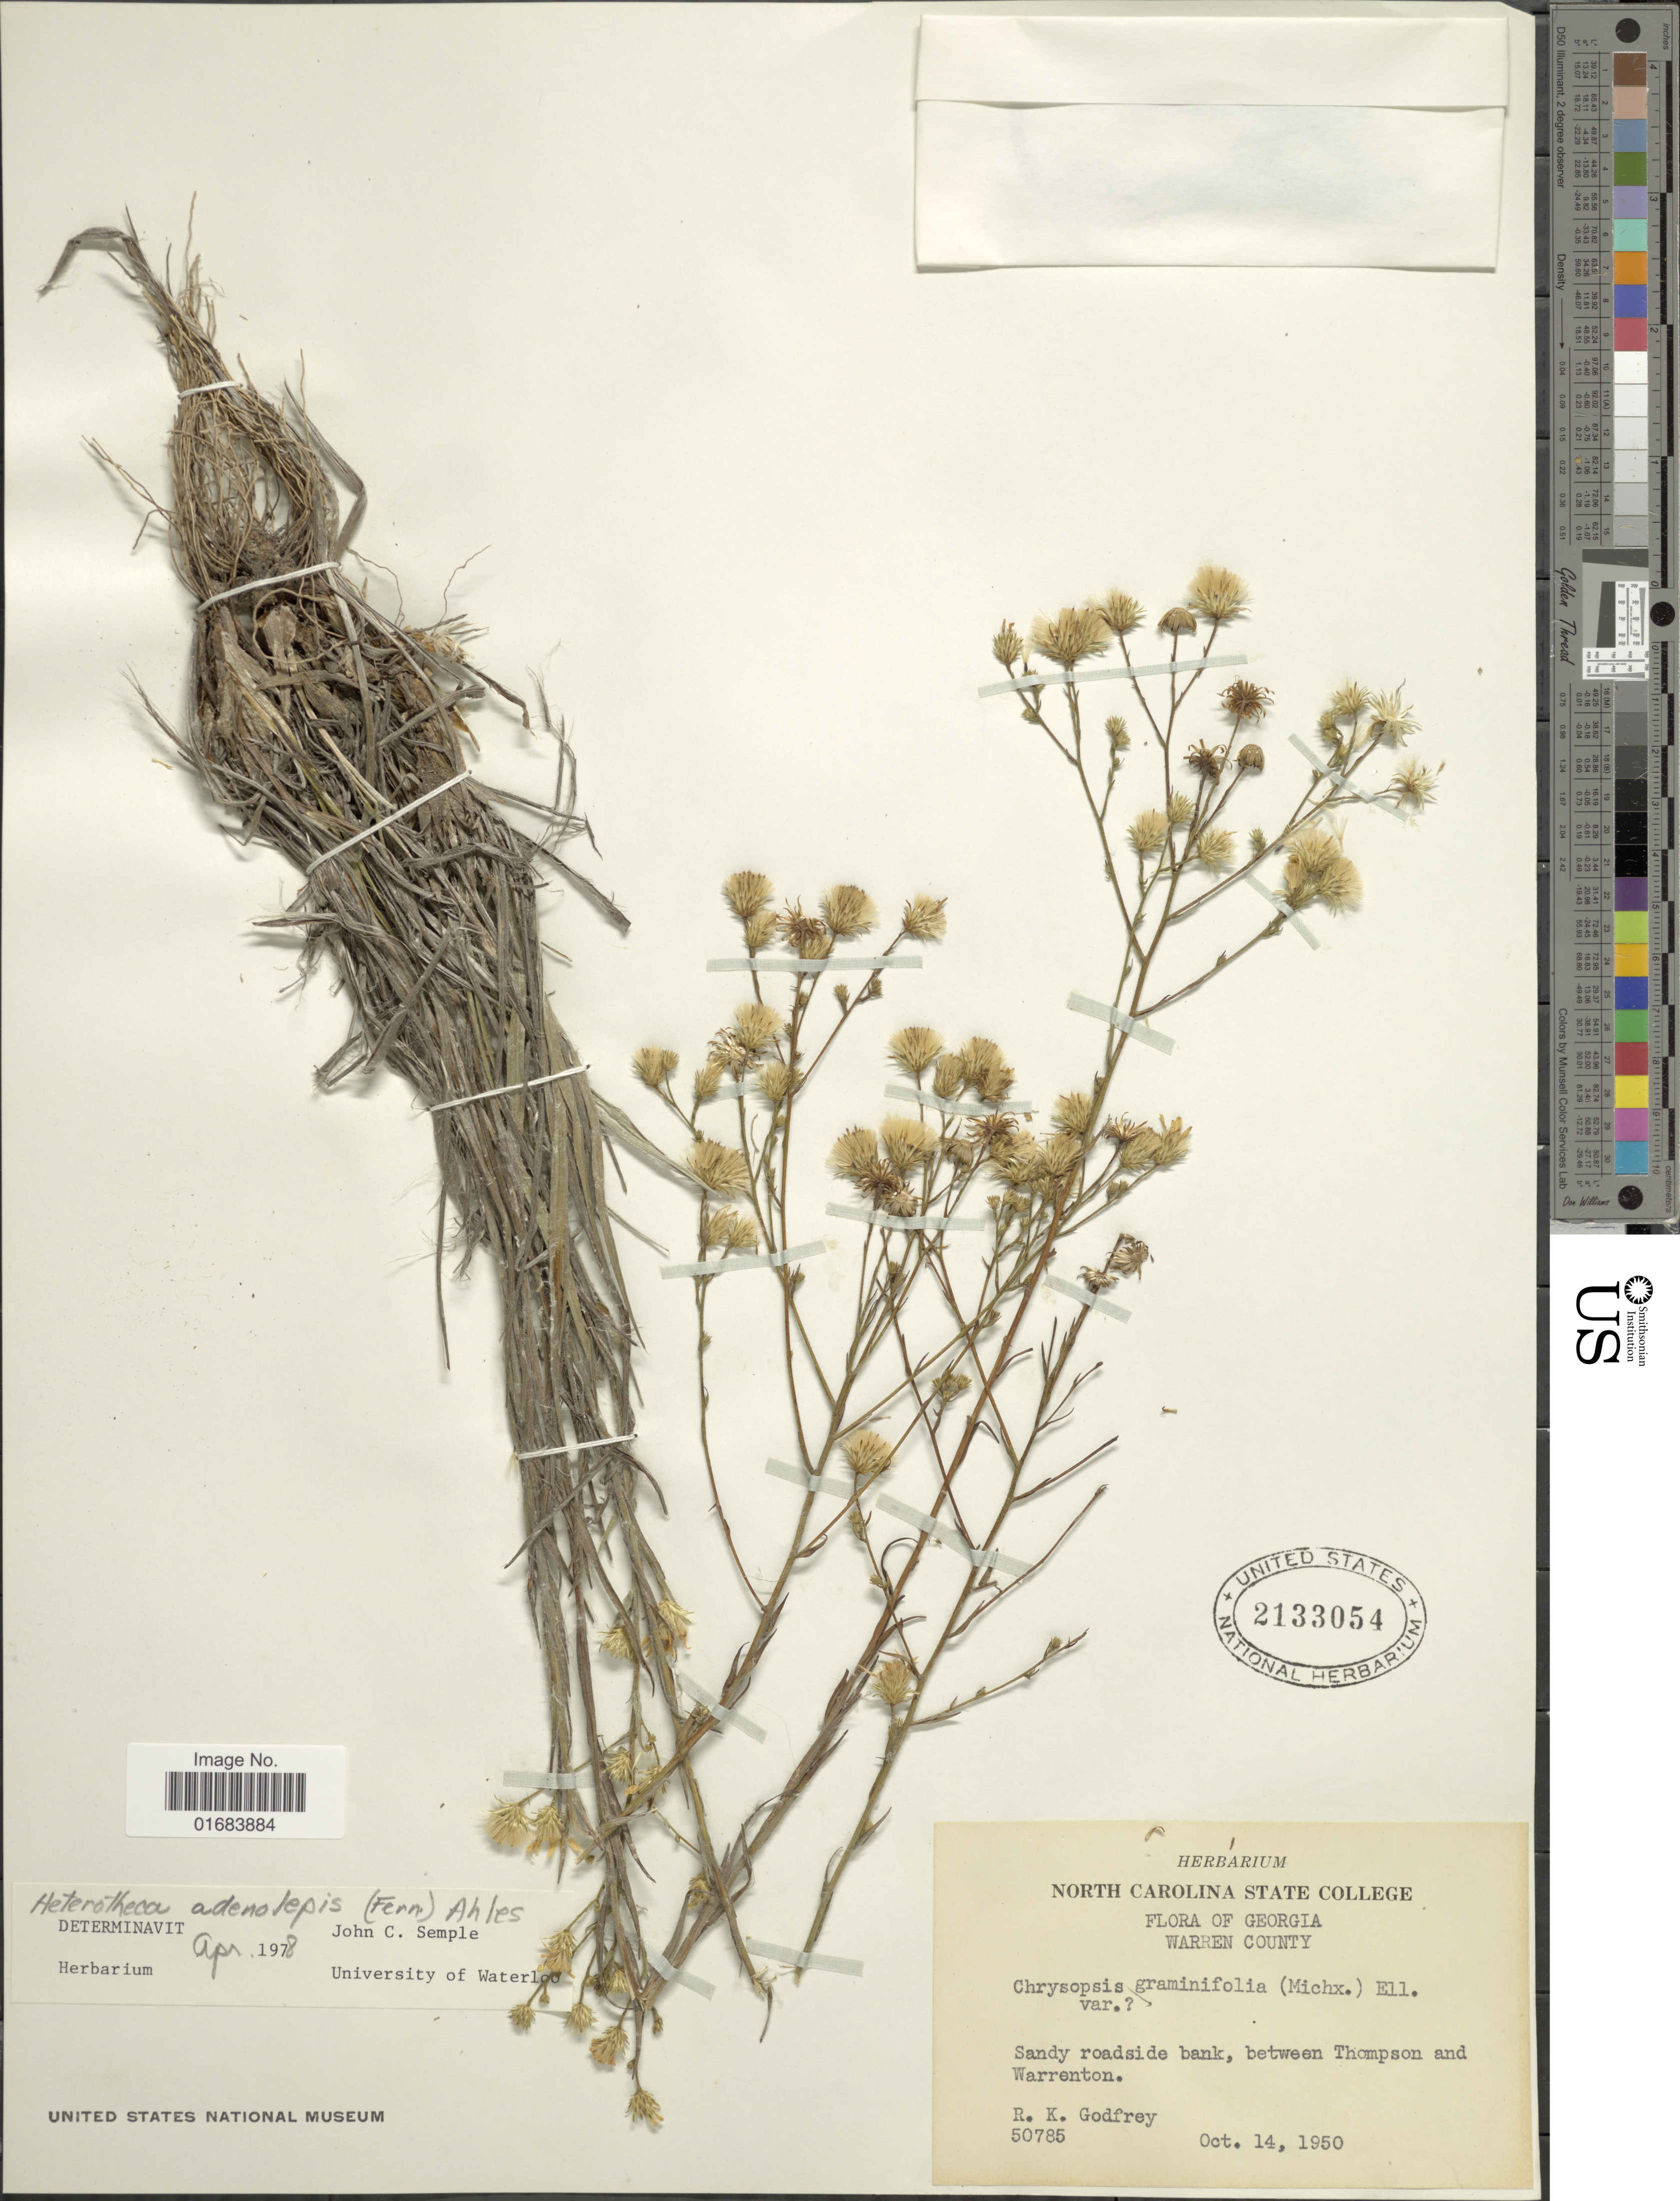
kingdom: Plantae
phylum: Tracheophyta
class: Magnoliopsida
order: Asterales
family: Asteraceae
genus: Pityopsis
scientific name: Pityopsis adenolepis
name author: (Fernald) Semple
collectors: R. K. Godfrey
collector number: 50785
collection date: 1950-10-14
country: United States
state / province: Georgia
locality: Warren County, between Thompson and Warrenton.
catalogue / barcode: US 2133054